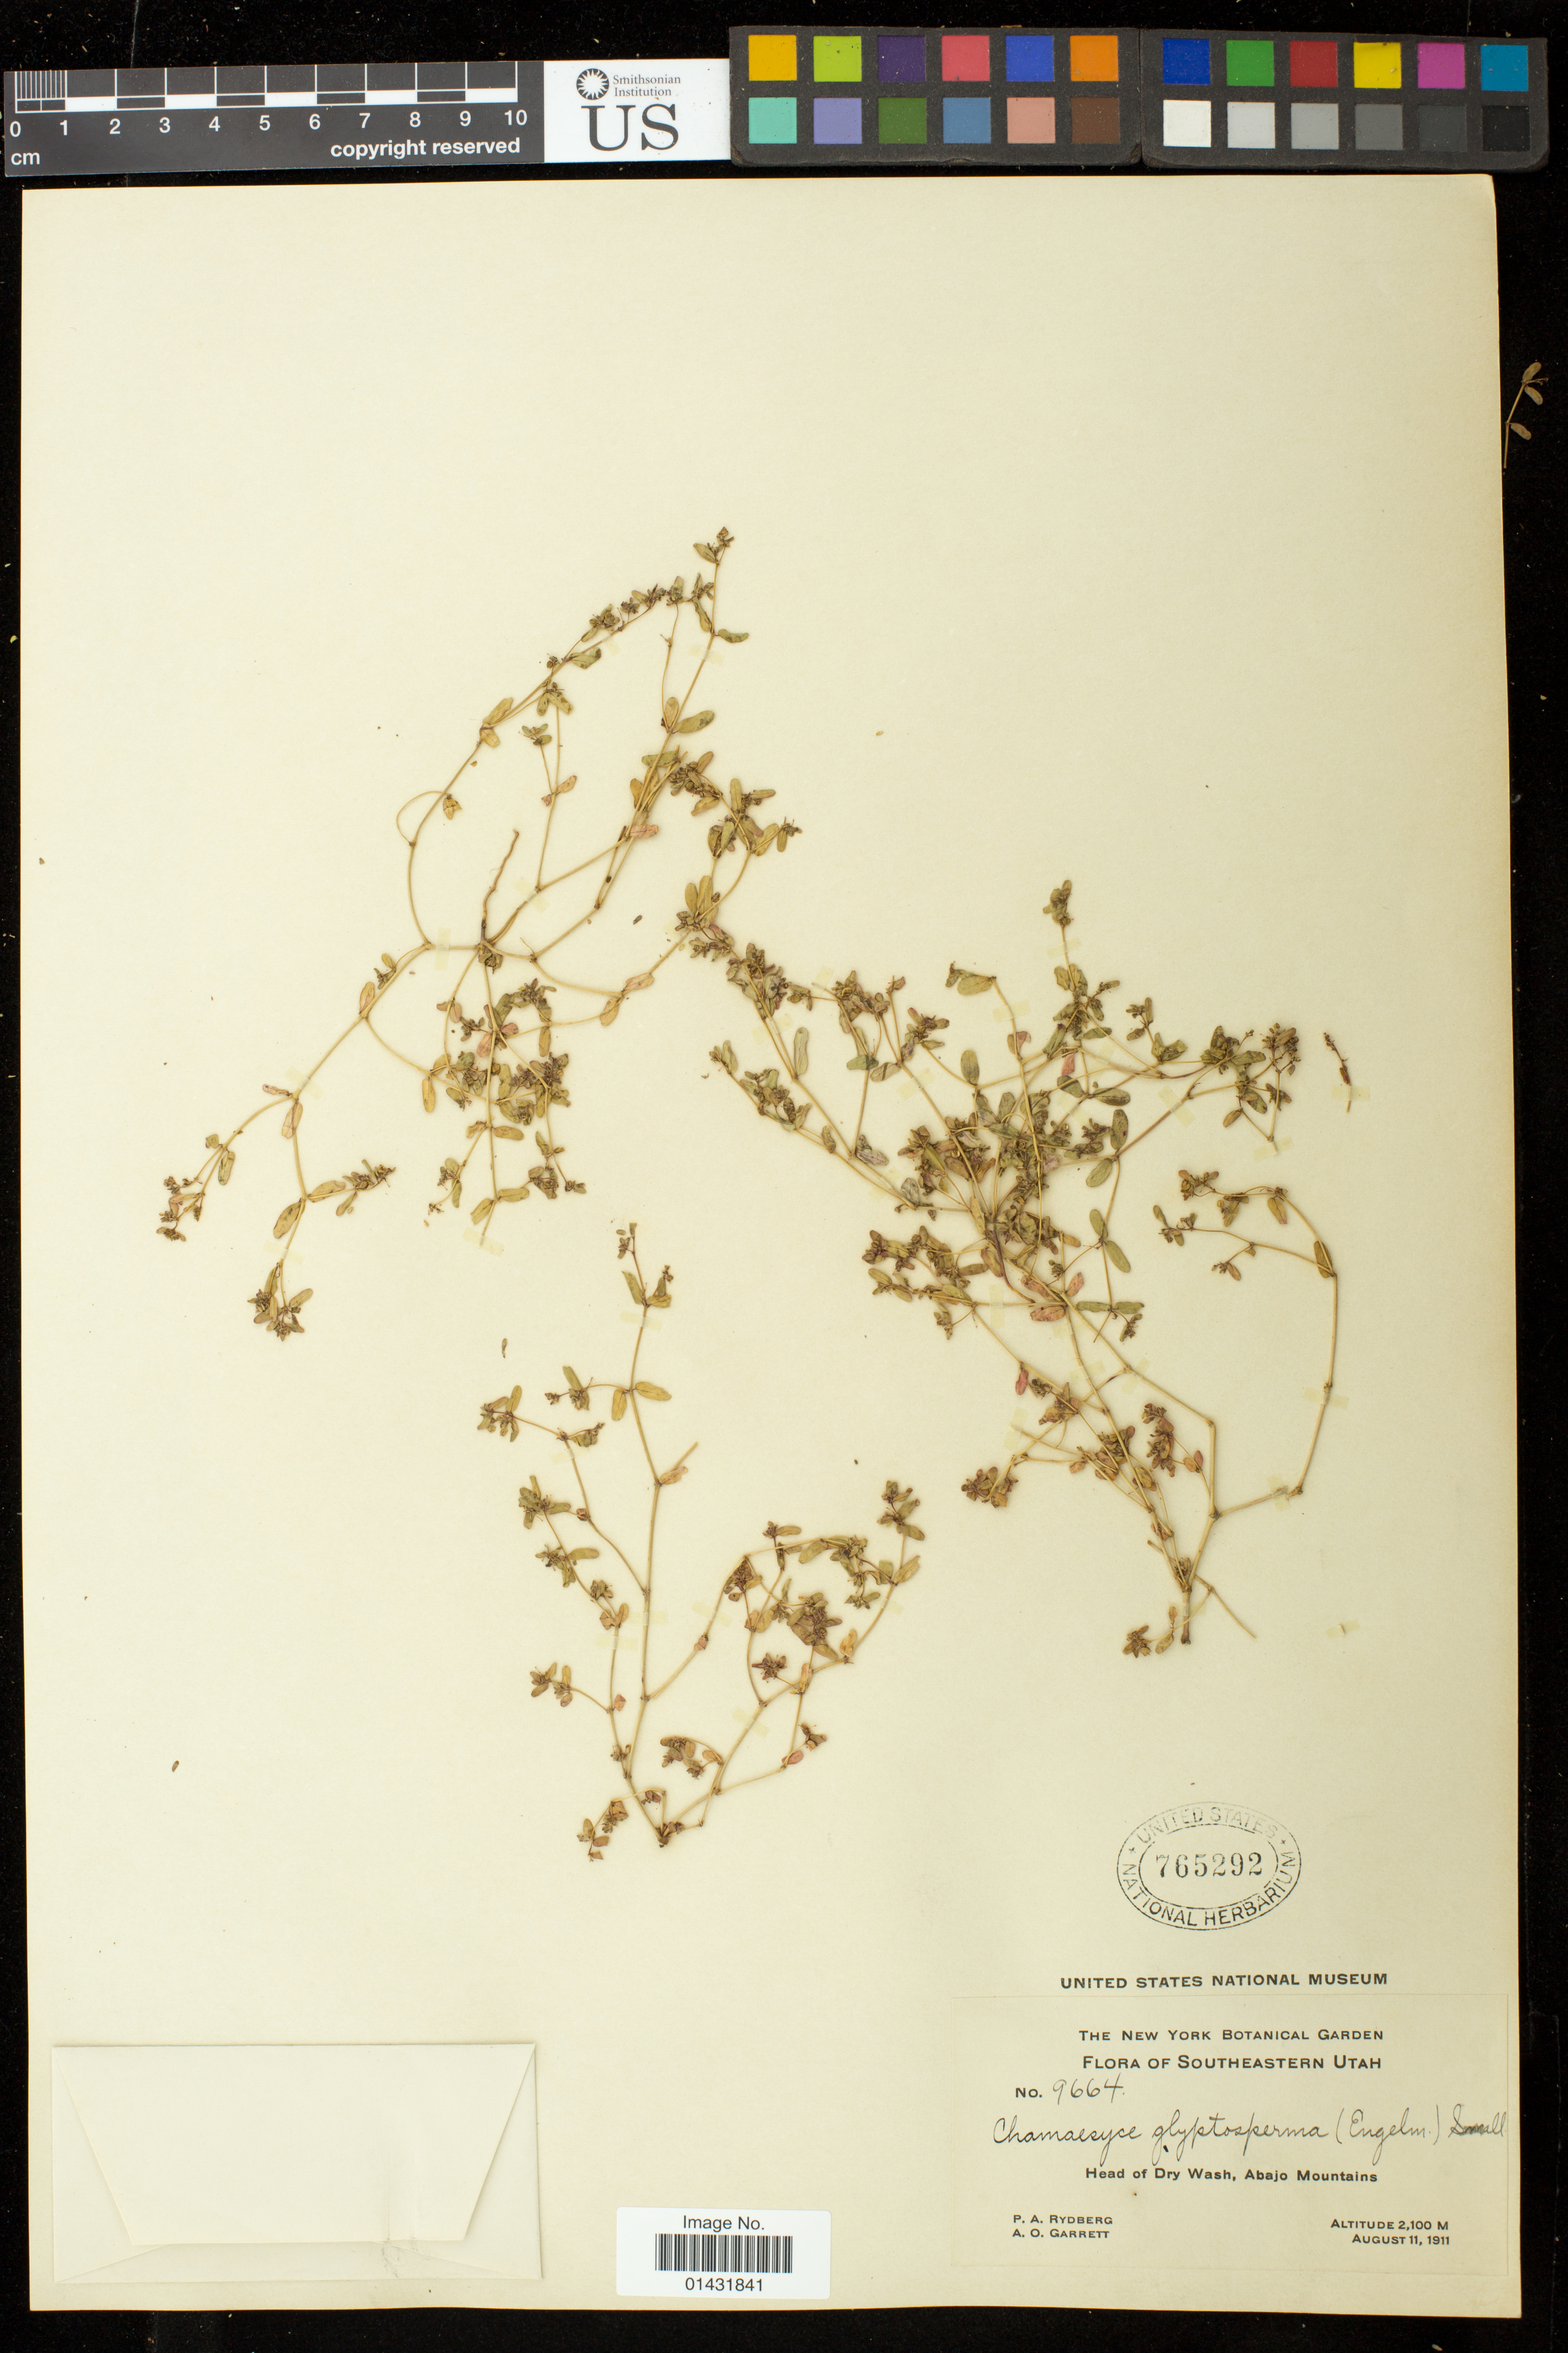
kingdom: Plantae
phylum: Tracheophyta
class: Magnoliopsida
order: Malpighiales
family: Euphorbiaceae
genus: Euphorbia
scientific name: Euphorbia glyptosperma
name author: Engelm.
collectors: P. A. Rydberg & A. O. Garrett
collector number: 9664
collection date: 1911-08-11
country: United States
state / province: Utah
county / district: San Juan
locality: Head of Dry Wash, Abajo Mountains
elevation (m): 2100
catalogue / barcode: US 765292